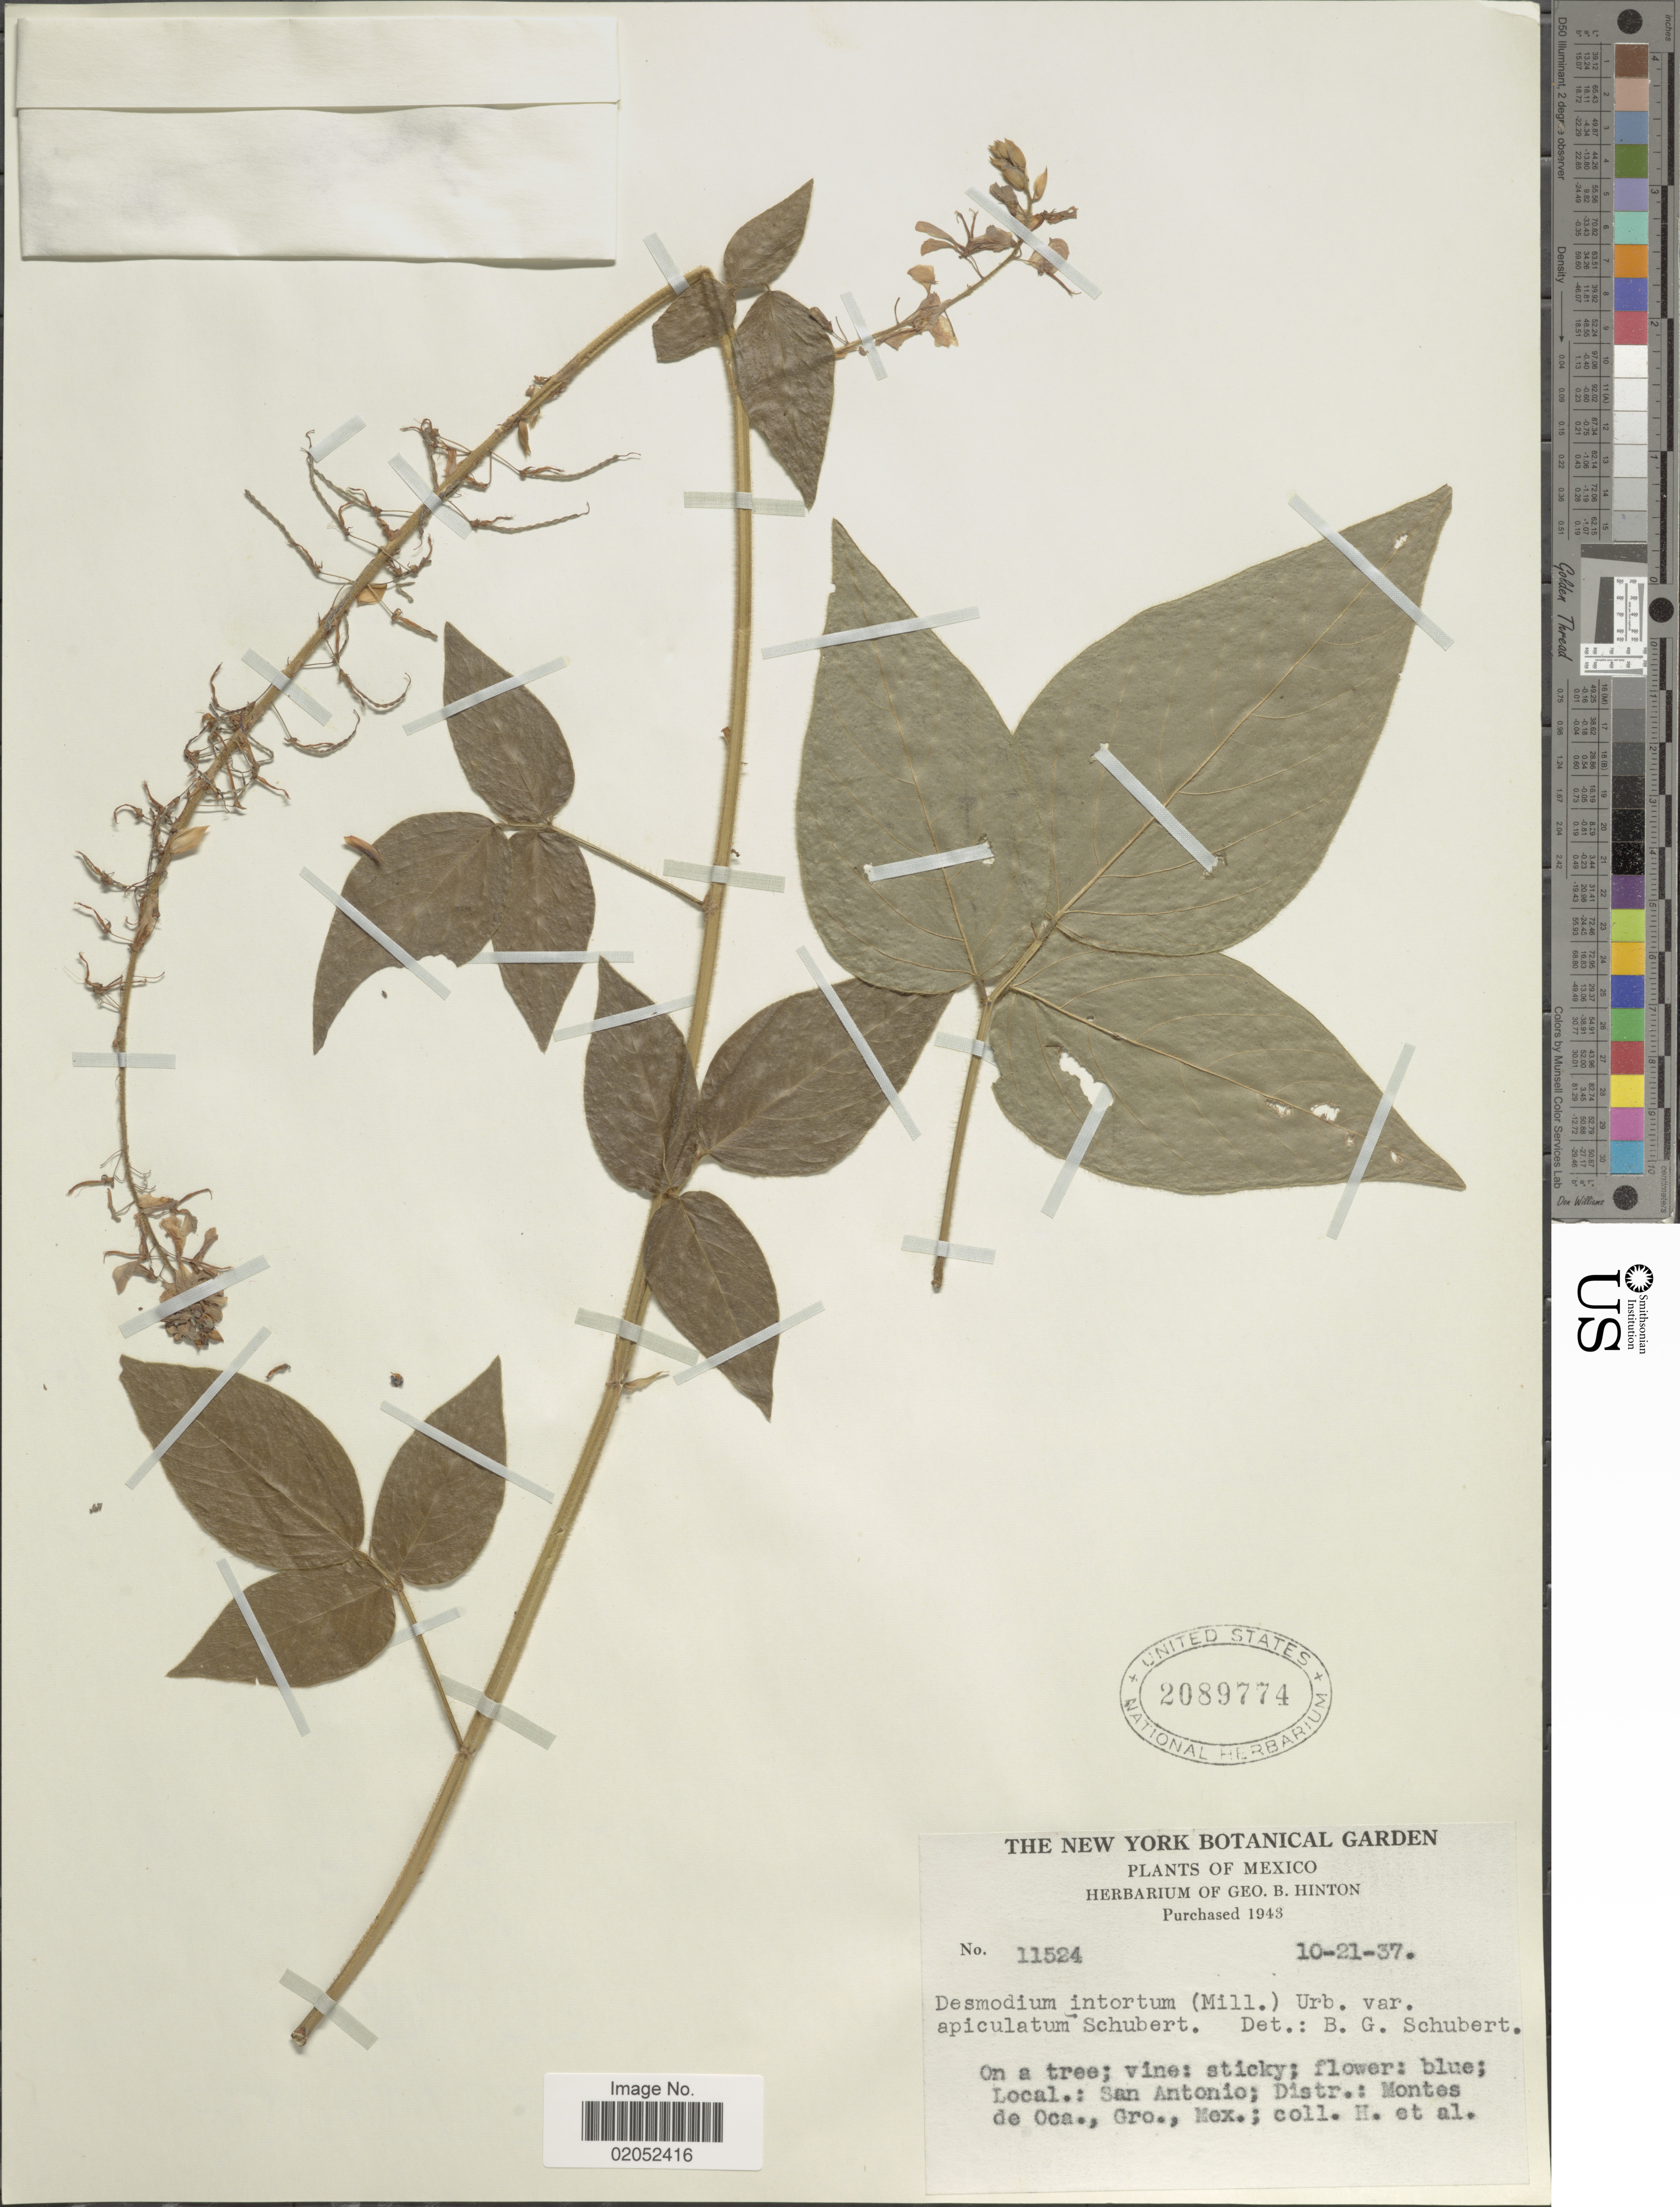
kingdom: Plantae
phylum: Tracheophyta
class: Magnoliopsida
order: Fabales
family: Fabaceae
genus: Desmodium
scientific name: Desmodium intortum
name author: (Mill.) Urb.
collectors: G. B. Hinton & et al.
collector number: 11524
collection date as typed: Transcribed d/m/y: 21/10/37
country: Mexico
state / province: Guerrero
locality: Mexico. San Santonio; Disrtr. montes de Oca. Gro.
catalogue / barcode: US 2089774